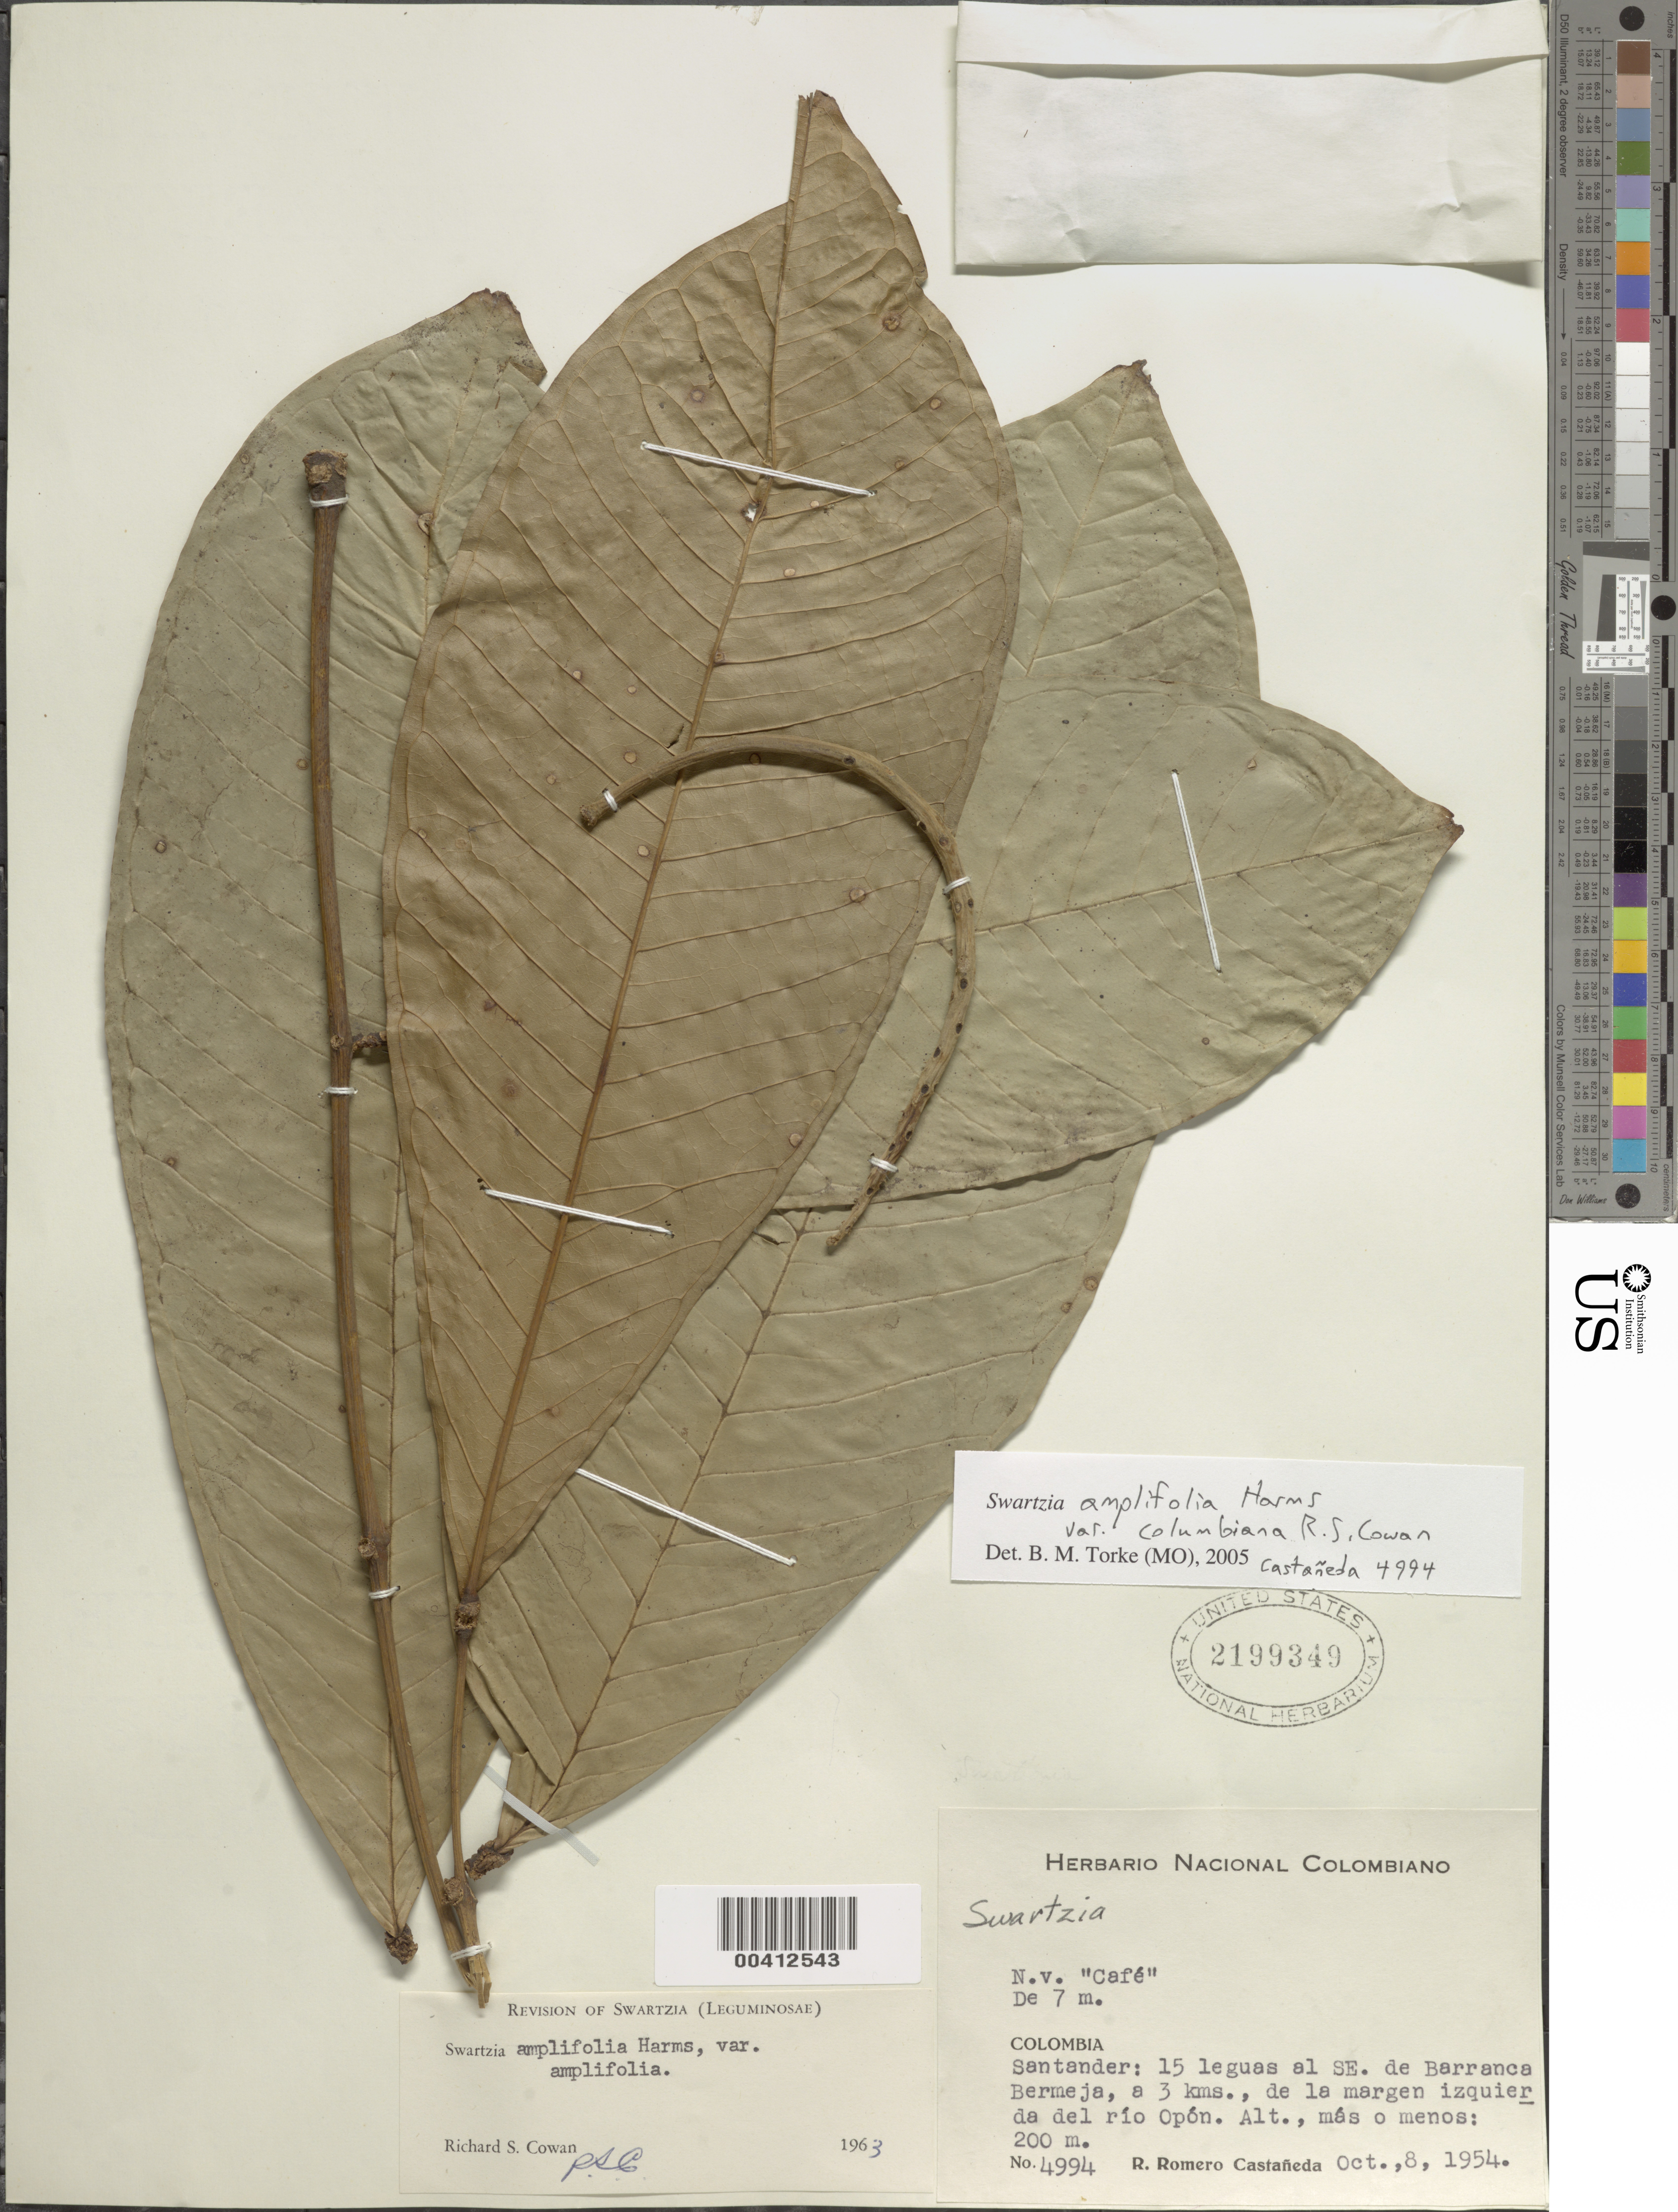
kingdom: Plantae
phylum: Tracheophyta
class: Magnoliopsida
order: Fabales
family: Fabaceae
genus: Swartzia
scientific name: Swartzia amplifolia var. colombiana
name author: R.S. Cowan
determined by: Cowan, R. S.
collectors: R. Romero Castañeda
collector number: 4994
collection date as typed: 08 Oct 1954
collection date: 1954-10-08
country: Colombia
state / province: Santander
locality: Barrancabermeja, 15 leguas SE, 3 kms de la Margen Izquierda del Rio Opon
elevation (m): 200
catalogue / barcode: US 2199349